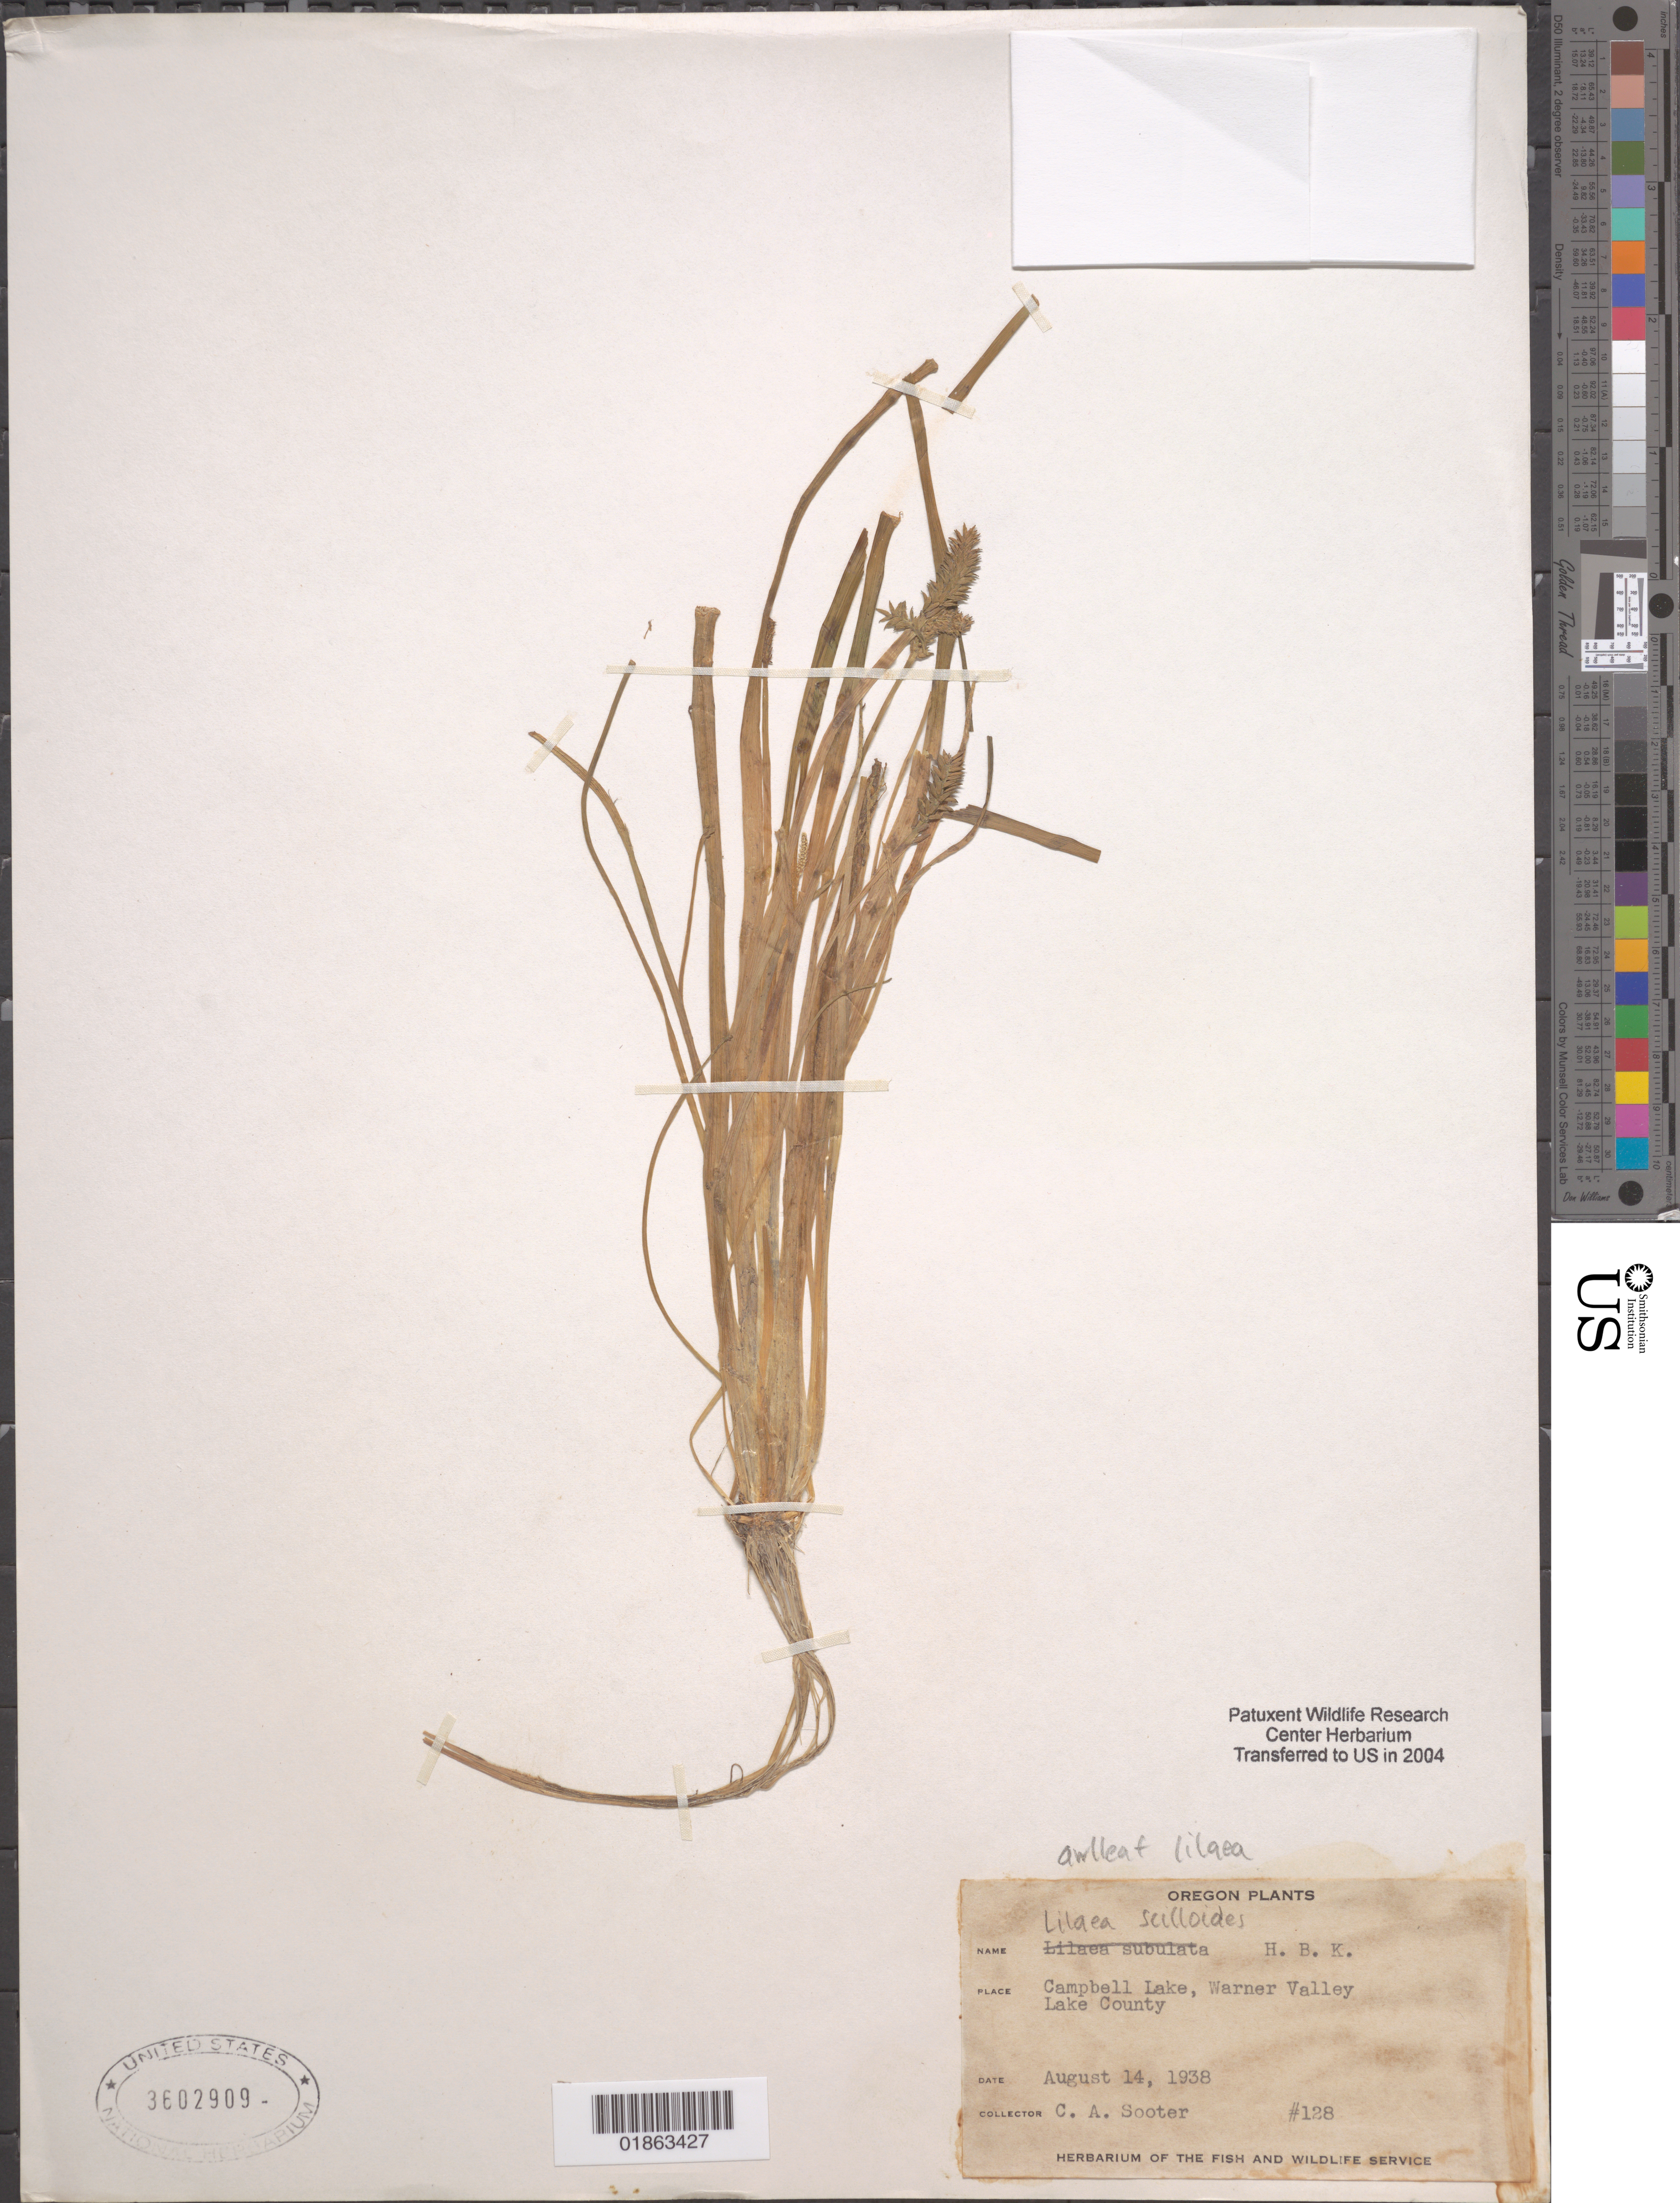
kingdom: Plantae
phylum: Tracheophyta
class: Liliopsida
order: Alismatales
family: Juncaginaceae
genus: Triglochin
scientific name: Triglochin scilloides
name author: (Poir.) Mering & Kadereit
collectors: C. Sooter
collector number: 128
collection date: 1938-08-14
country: United States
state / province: Oregon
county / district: Lake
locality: Campbell Lake, Warner Valley.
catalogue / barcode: US 3602909